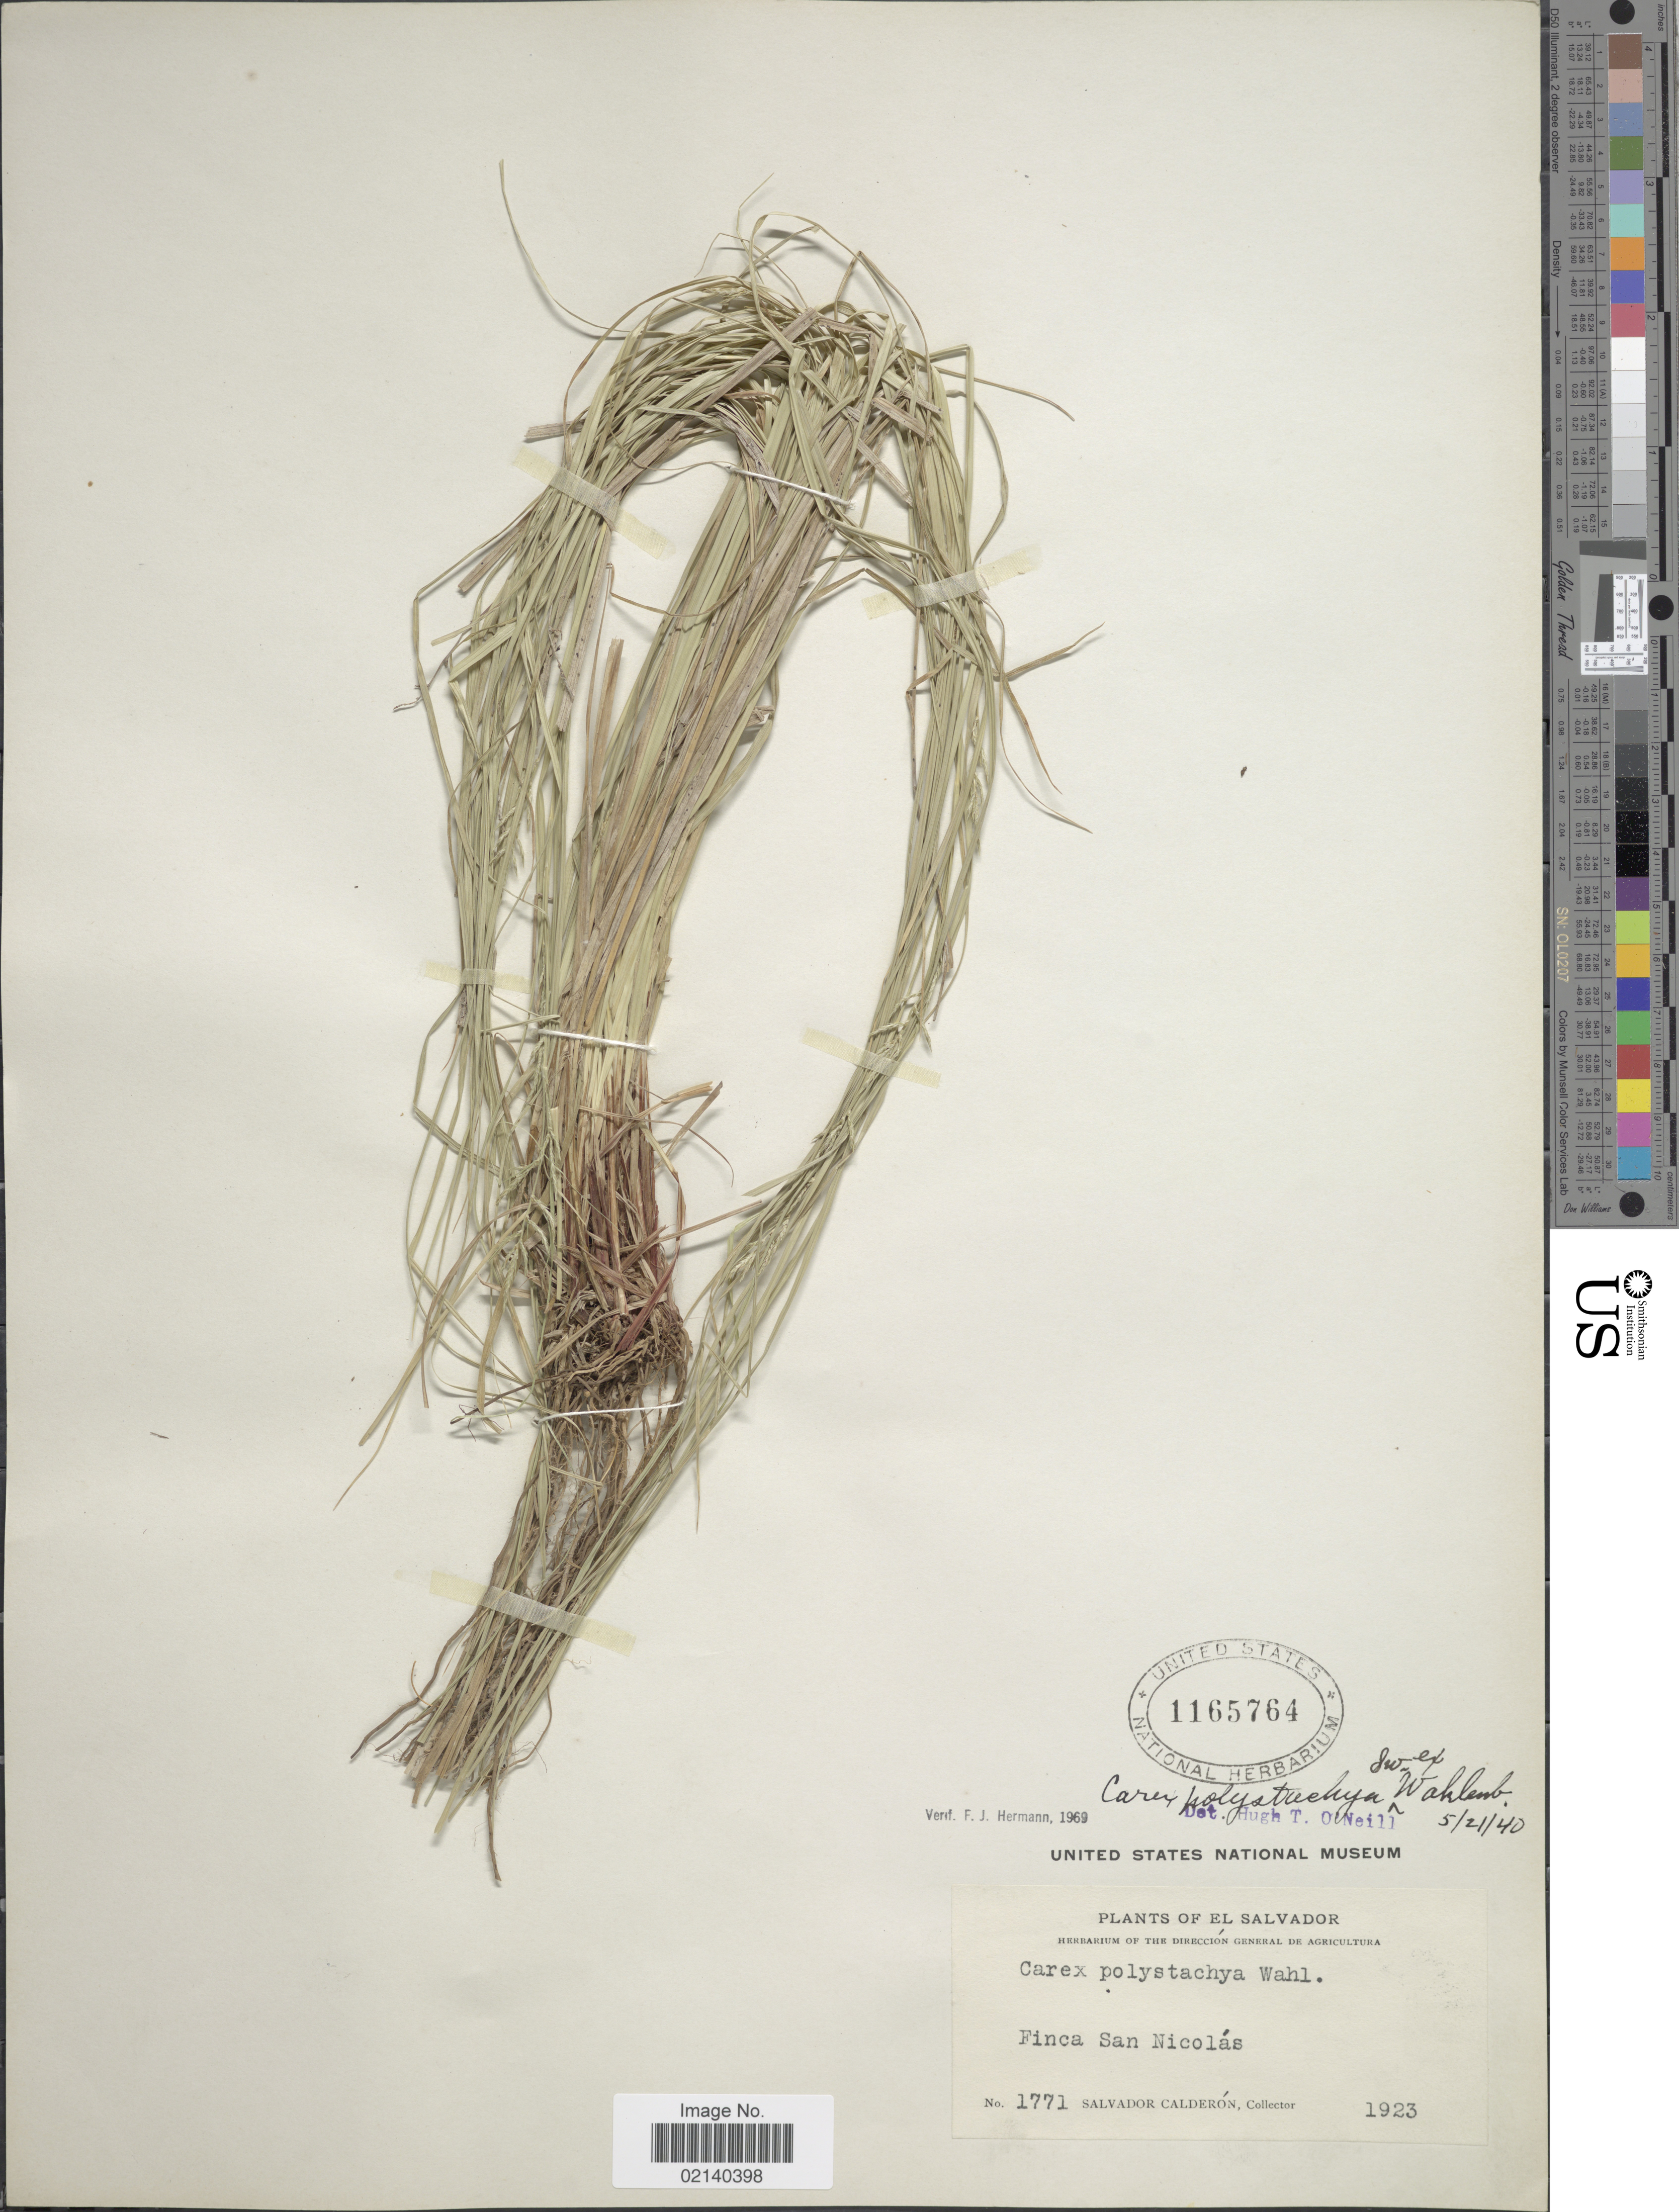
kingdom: Plantae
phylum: Tracheophyta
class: Liliopsida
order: Poales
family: Cyperaceae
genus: Carex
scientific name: Carex polystachya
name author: Sw. ex Wahlenb.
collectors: S. Calderón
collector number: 1771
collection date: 1923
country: El Salvador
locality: Finca San Nicolas.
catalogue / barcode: US 1165764